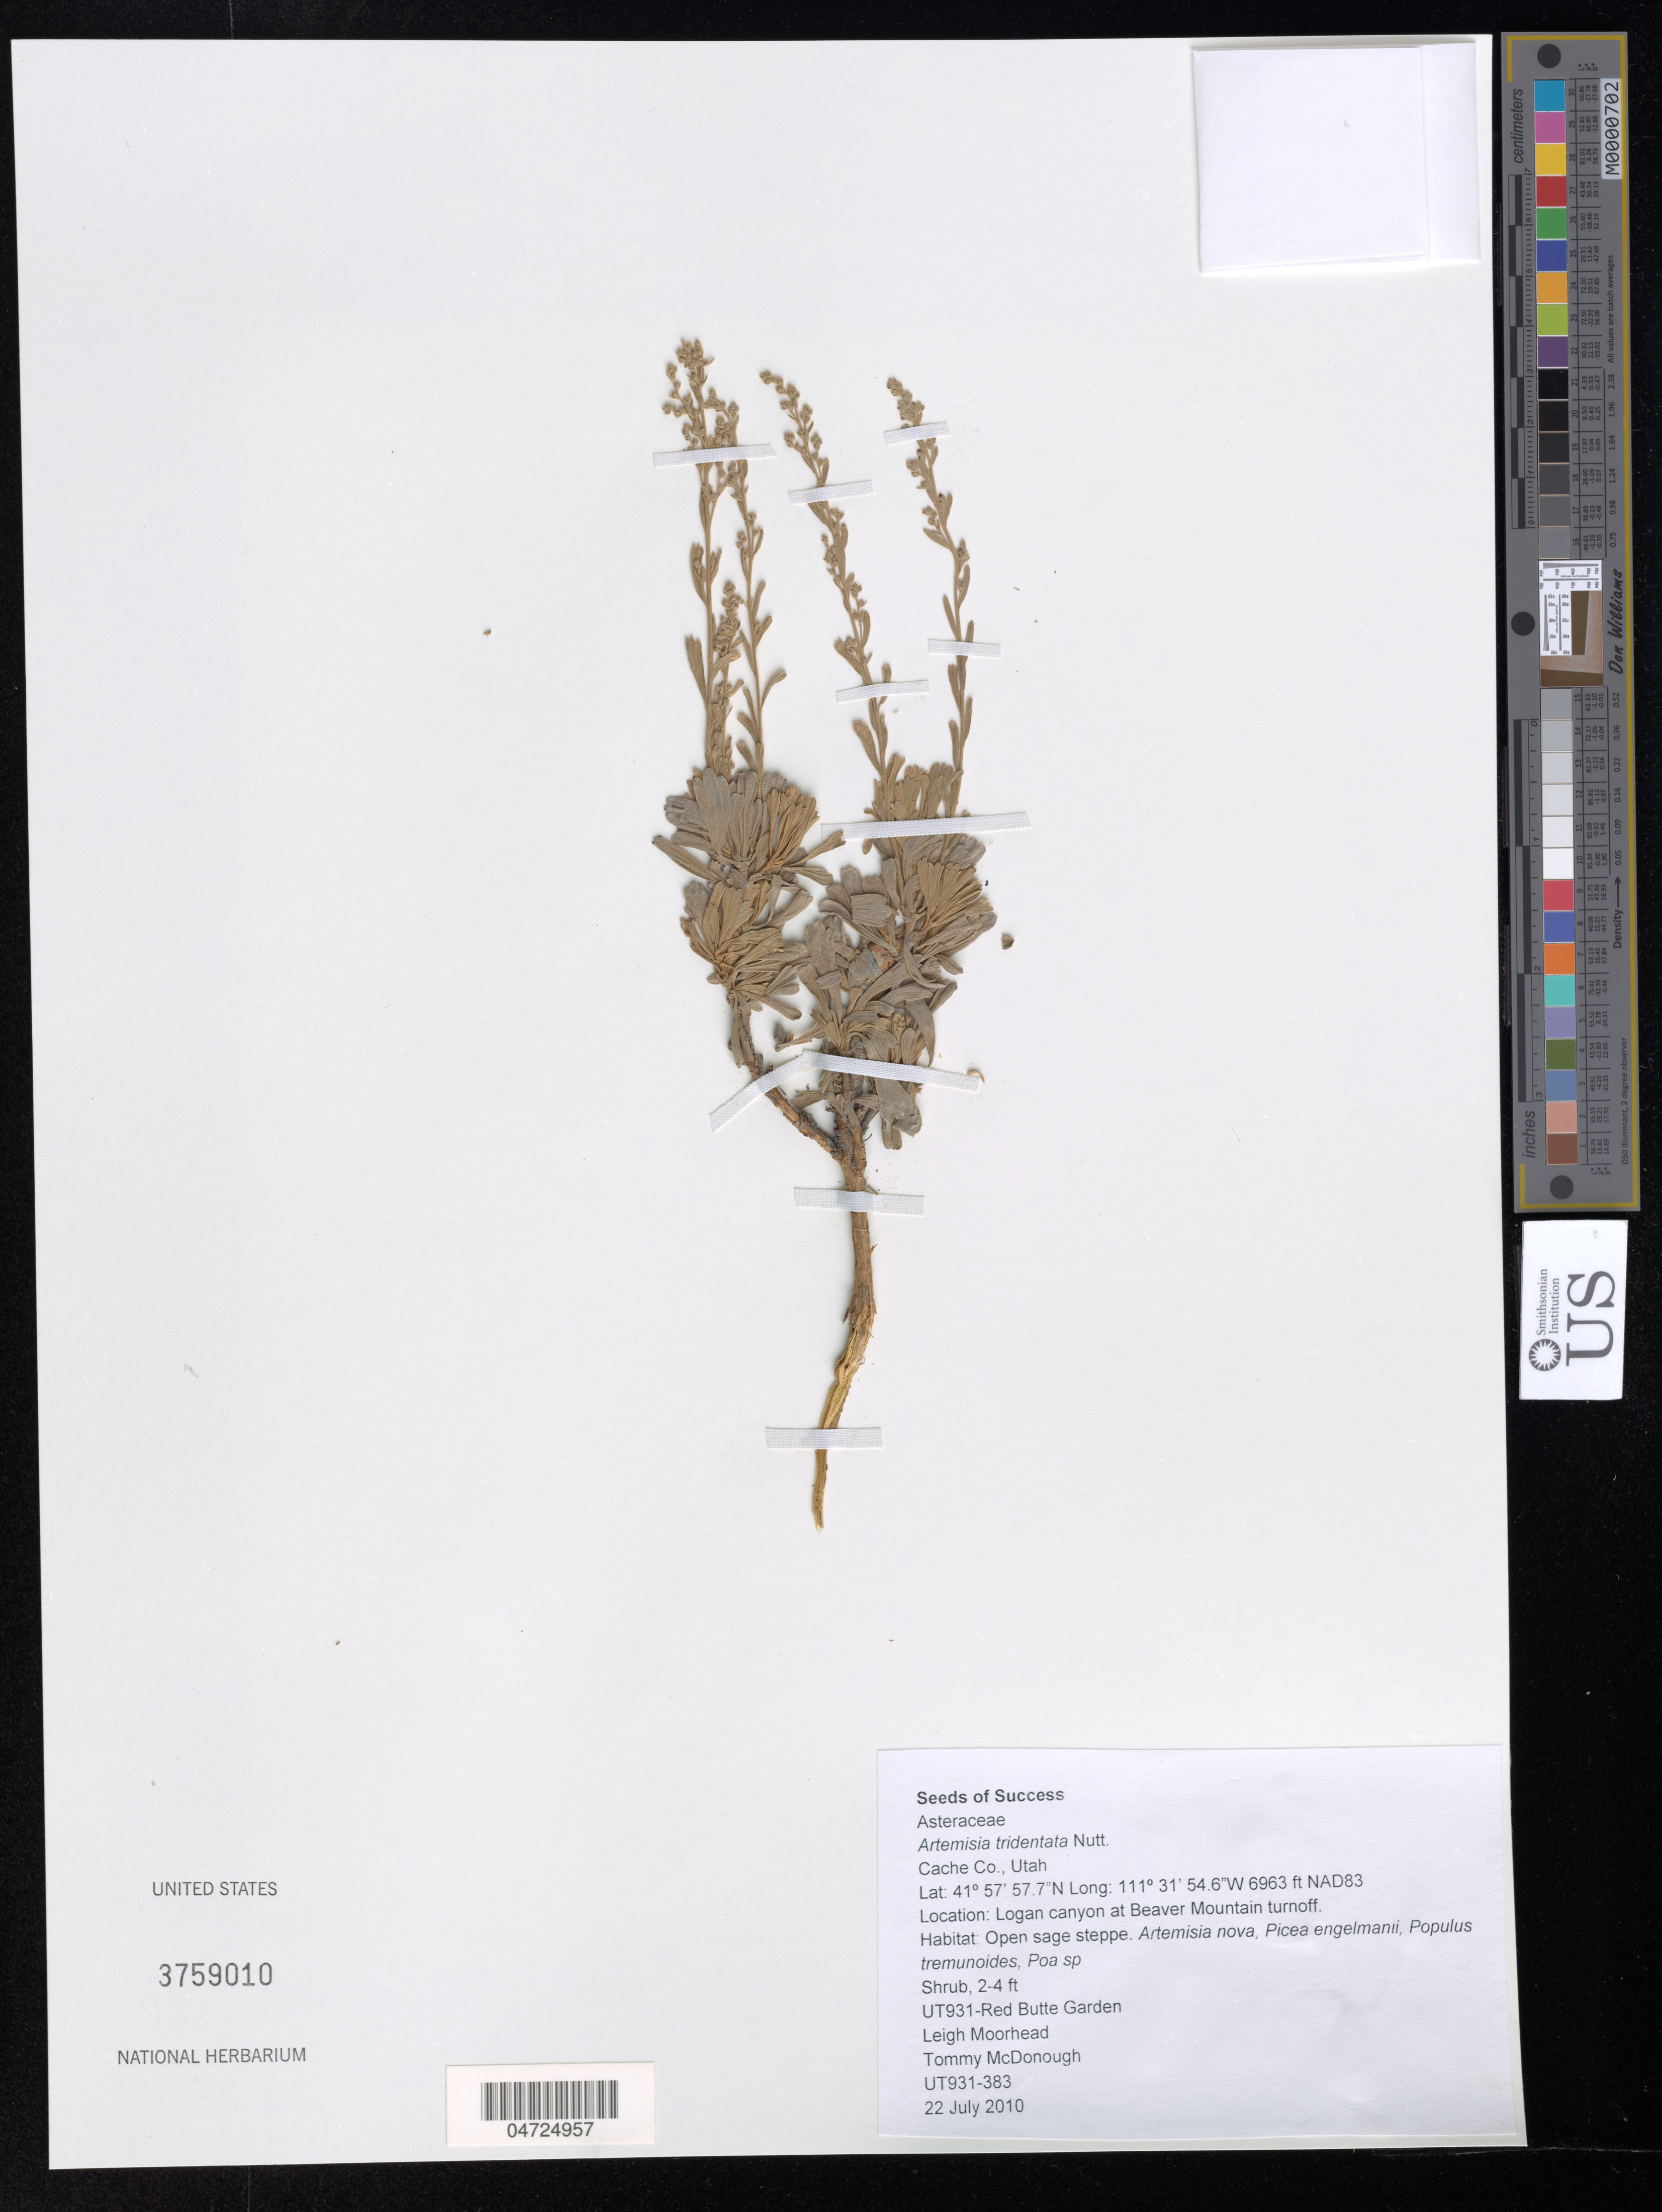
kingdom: Plantae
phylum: Tracheophyta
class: Magnoliopsida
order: Asterales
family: Asteraceae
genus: Artemisia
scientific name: Artemisia tridentata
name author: Nutt.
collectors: L. Moorhead & T. McDonough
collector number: UT931-383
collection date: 2010-07-22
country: United States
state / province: Utah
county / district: Cache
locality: Cache Co. NAD83. Logan canyon at Beaver Mountain turnoff. UT931-Red Butte Garden.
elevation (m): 2122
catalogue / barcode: US 3759010